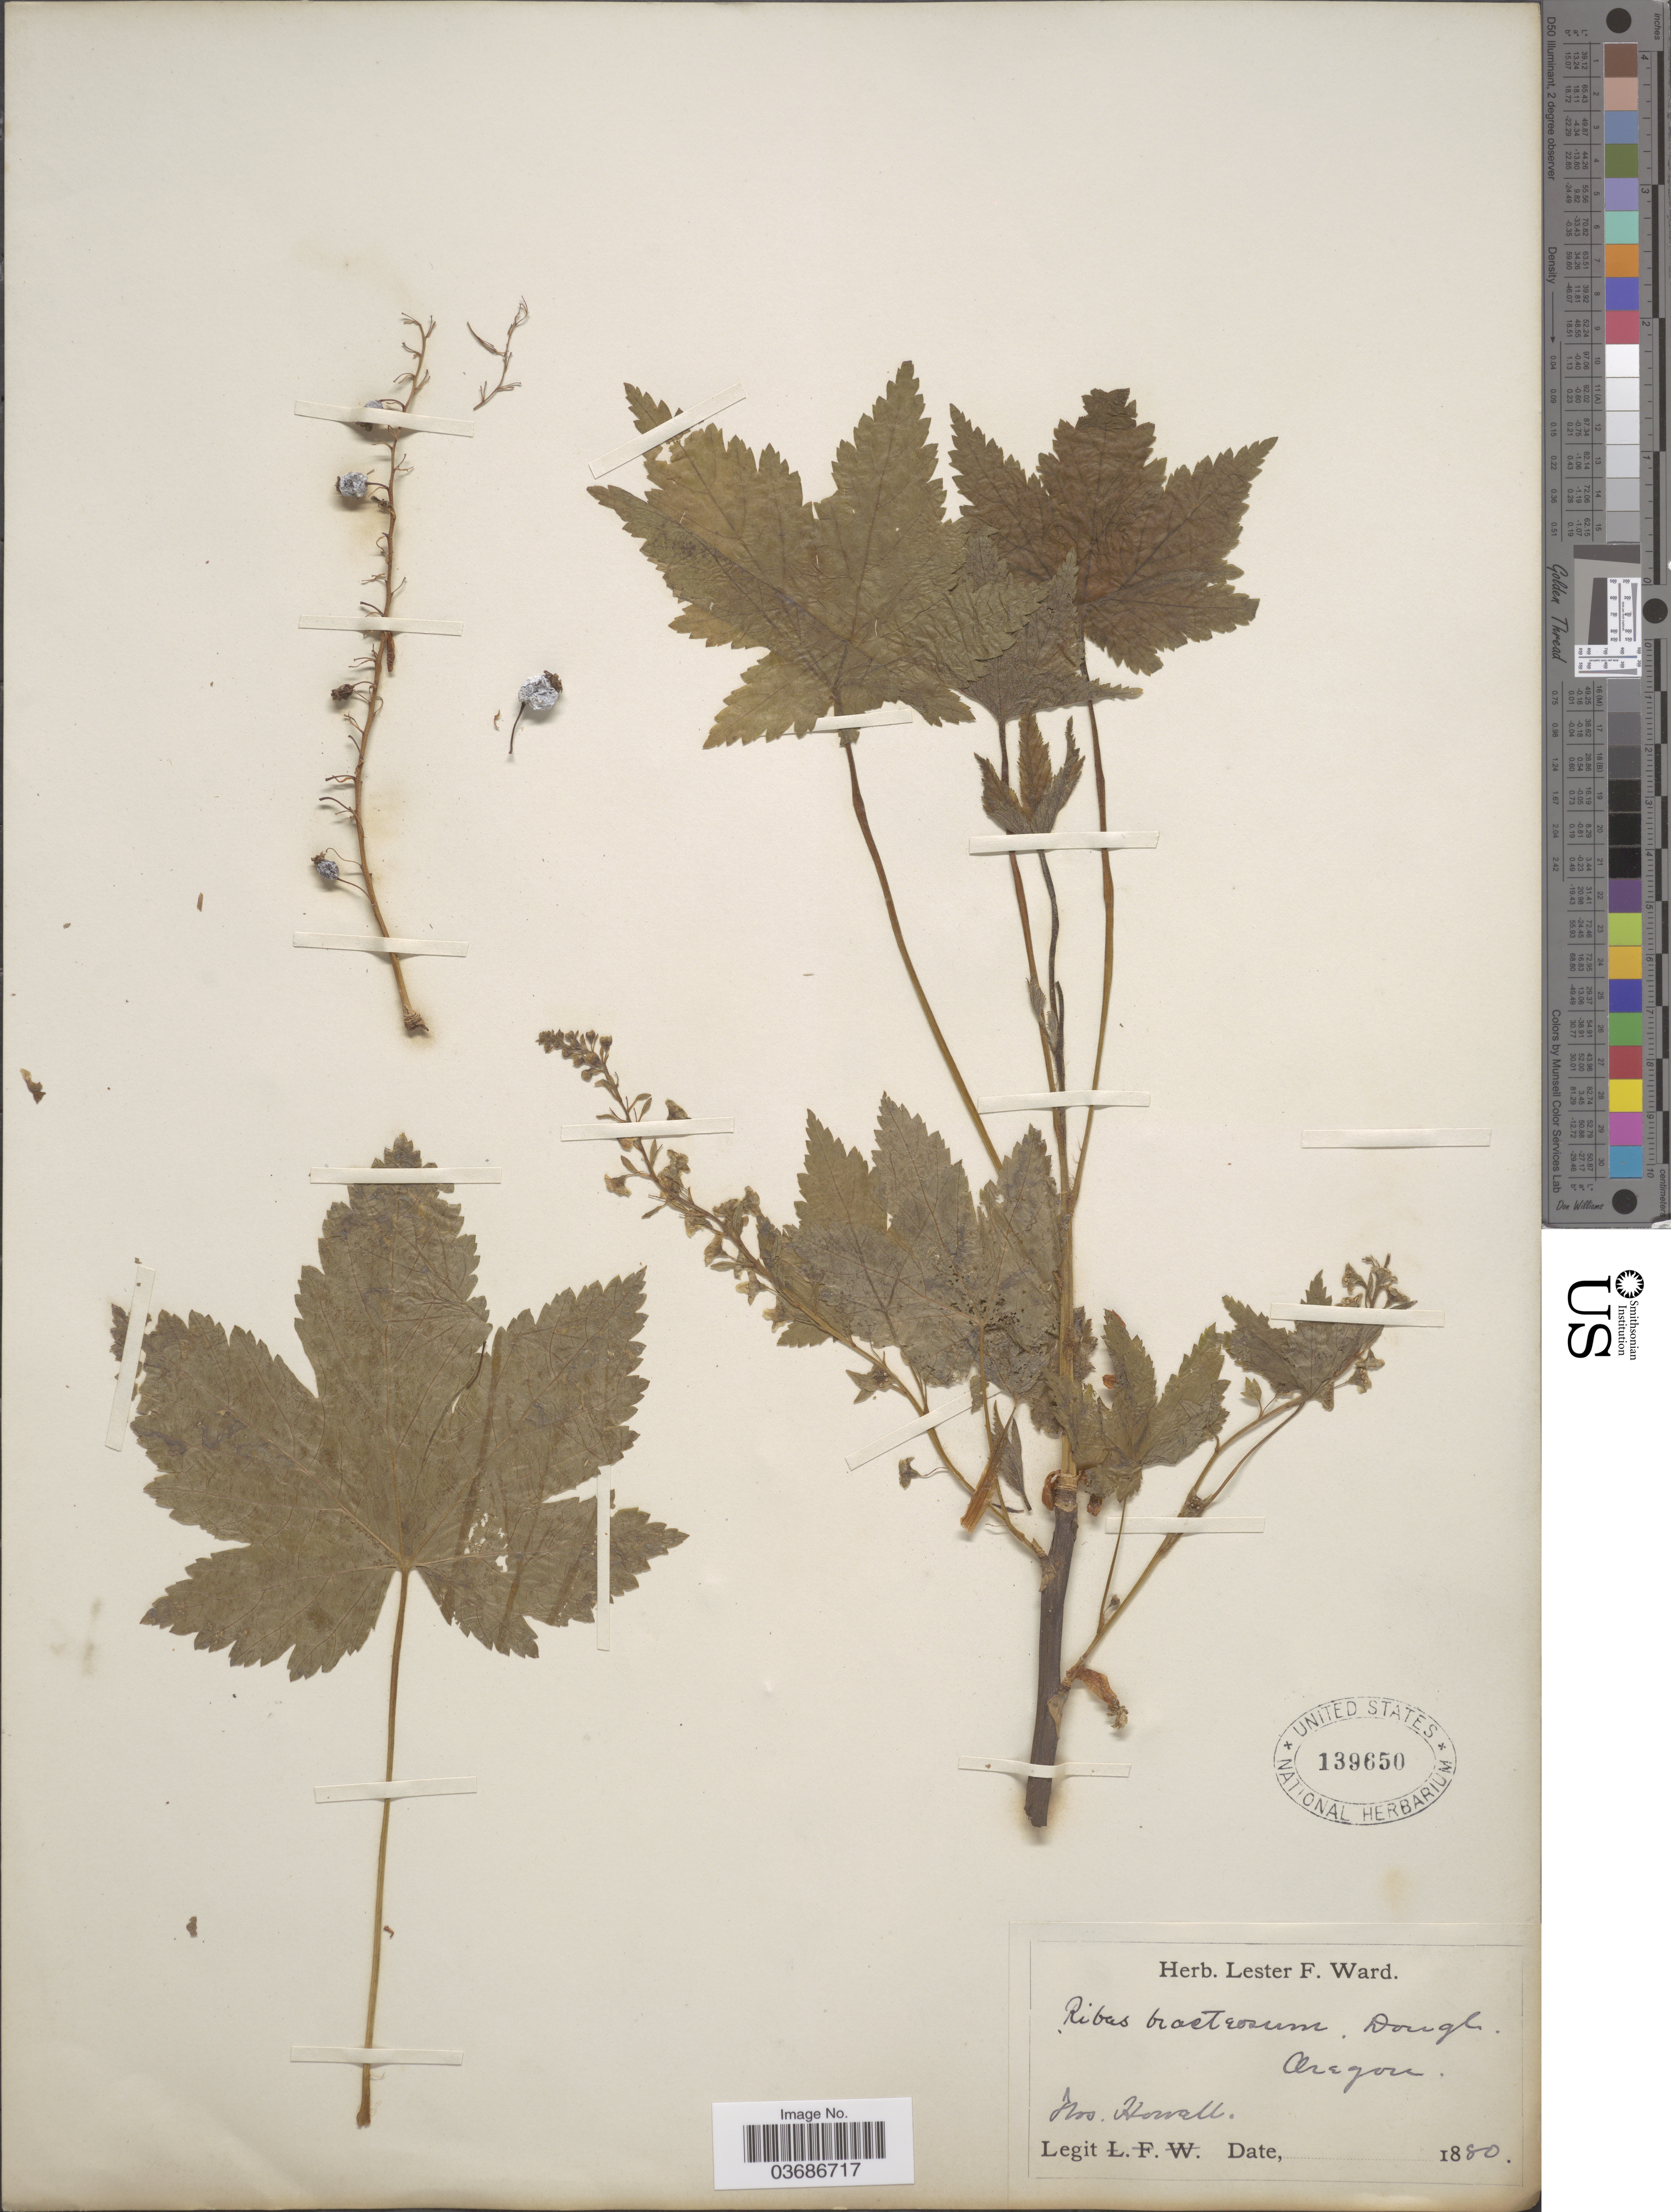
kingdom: Plantae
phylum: Tracheophyta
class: Magnoliopsida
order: Saxifragales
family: Grossulariaceae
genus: Ribes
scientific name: Ribes bracteosum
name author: Douglas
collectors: T. Howell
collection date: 1880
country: United States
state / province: Oregon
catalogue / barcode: US 139650